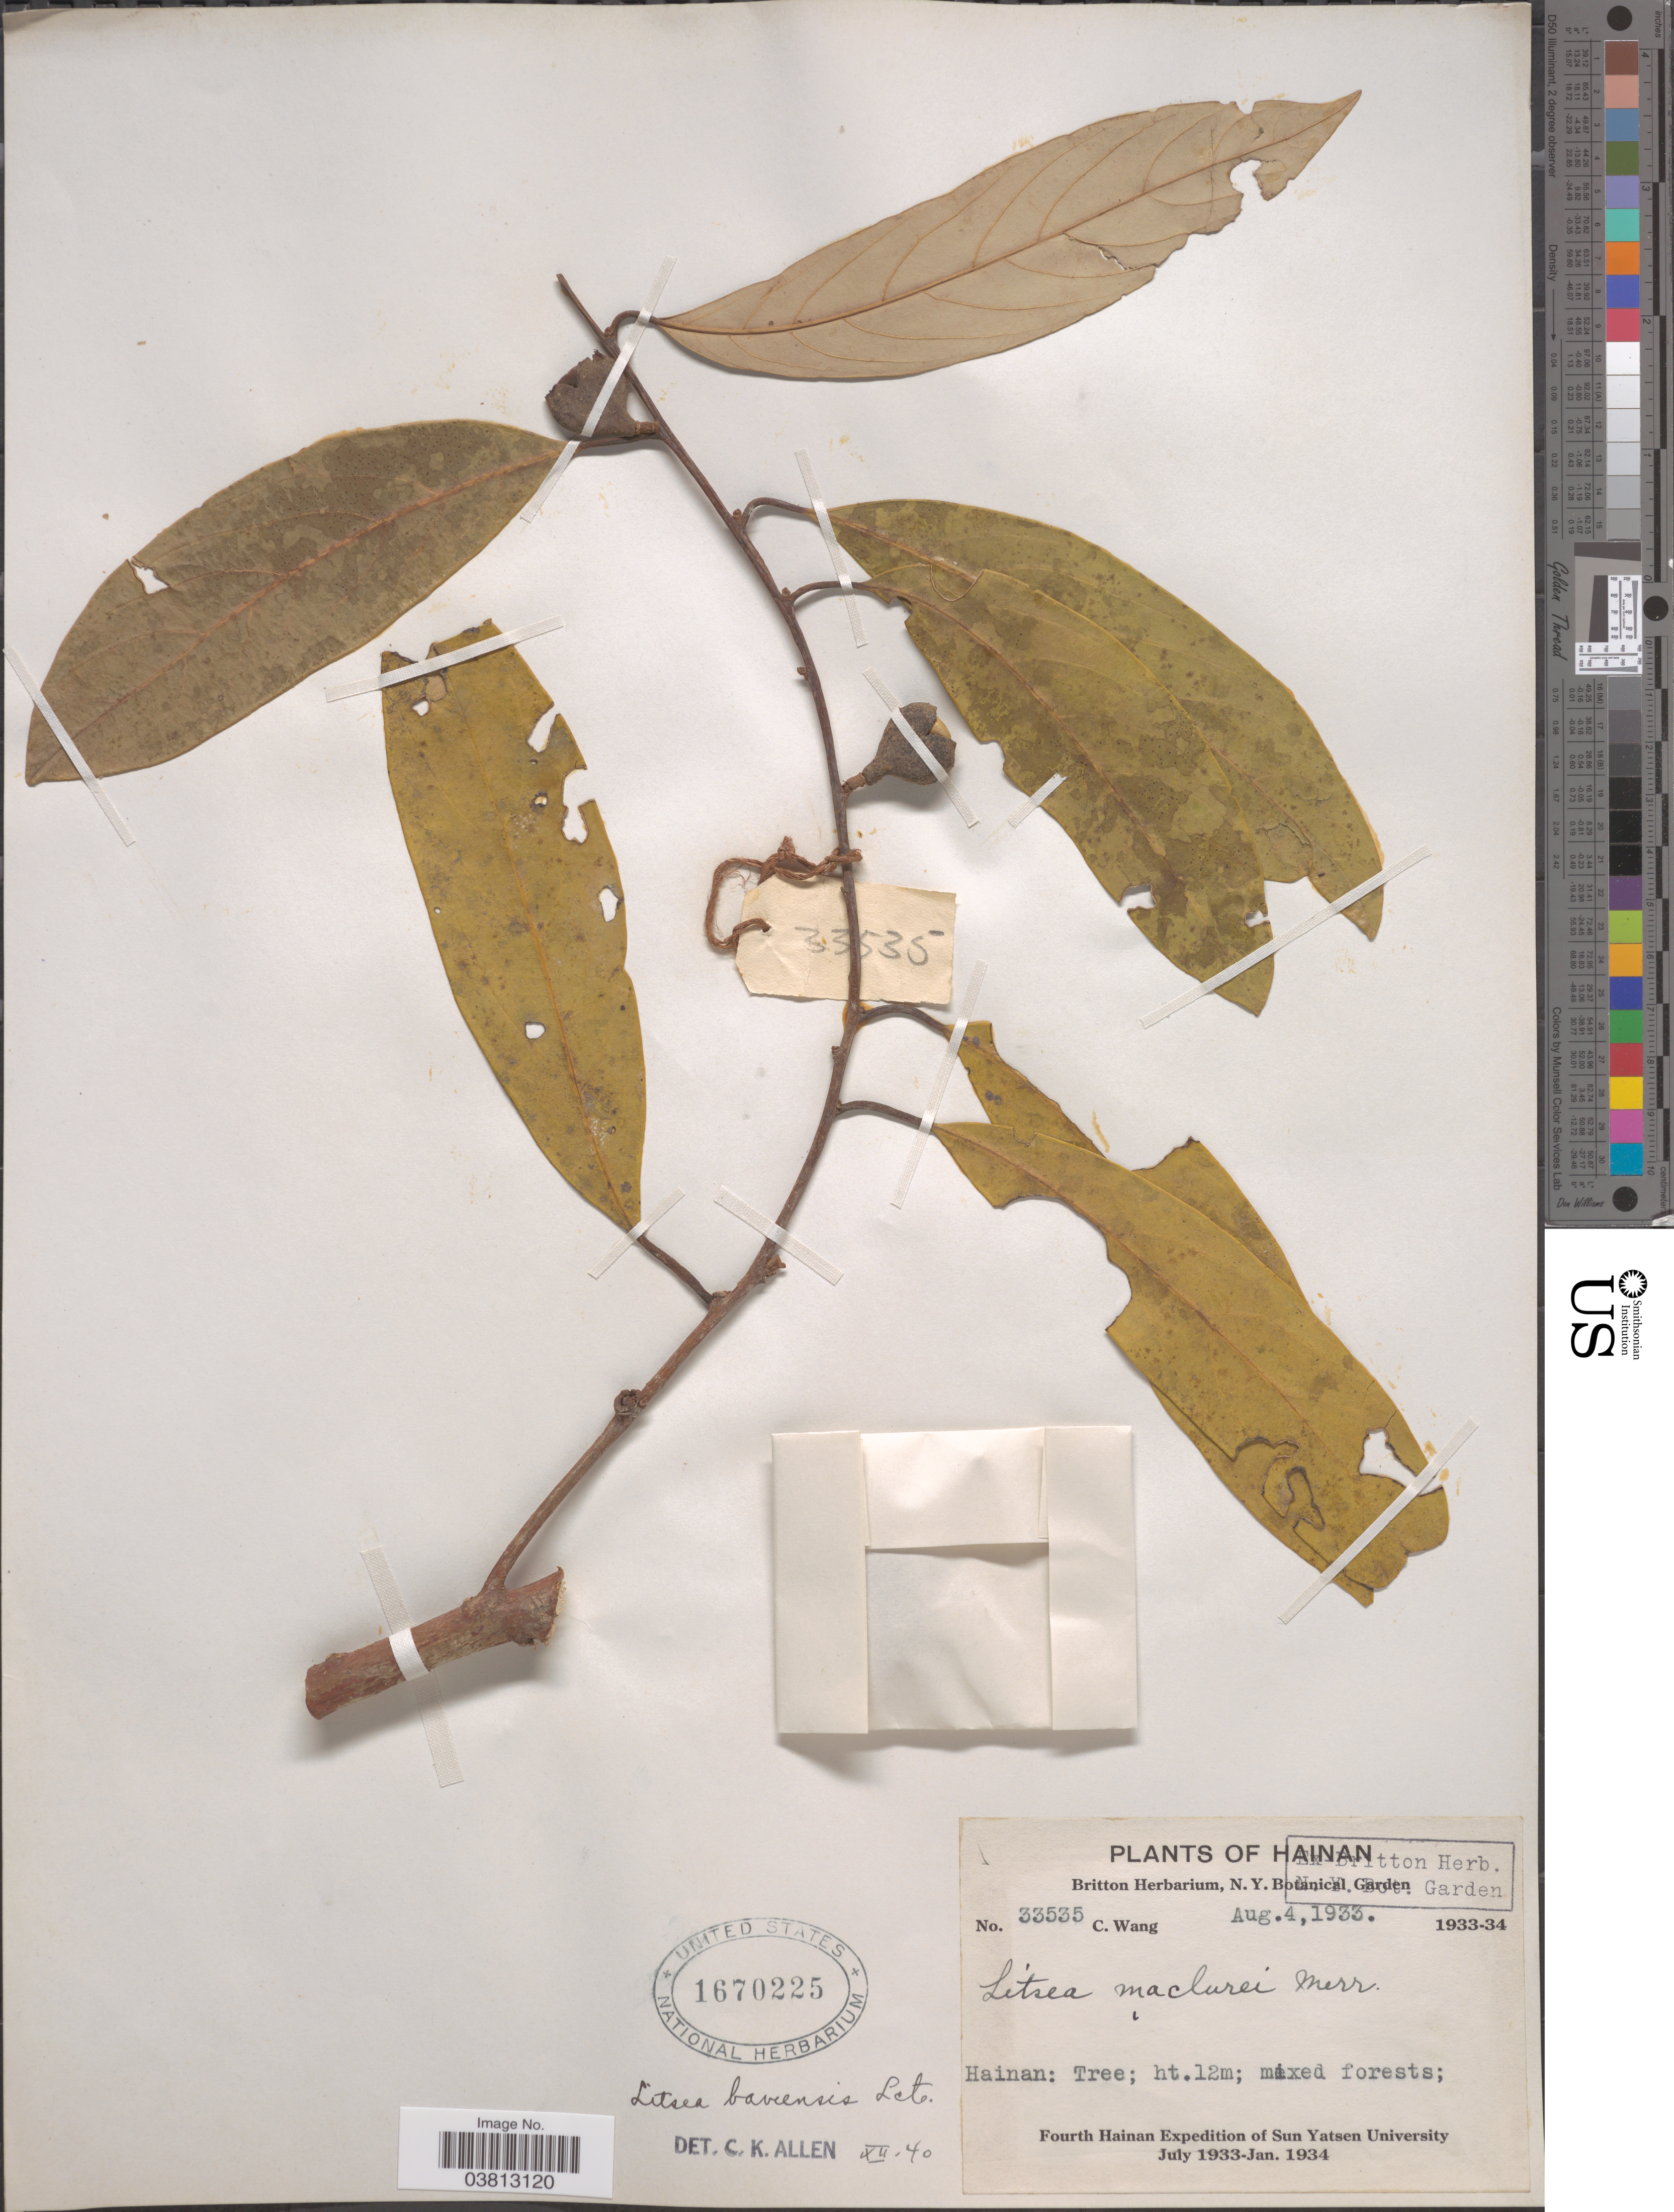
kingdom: Plantae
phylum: Tracheophyta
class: Magnoliopsida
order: Laurales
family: Lauraceae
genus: Litsea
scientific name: Litsea baviensis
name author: Lecomte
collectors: C. Wang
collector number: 33535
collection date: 1933-08-04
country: China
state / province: Hainan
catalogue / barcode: US 1670225